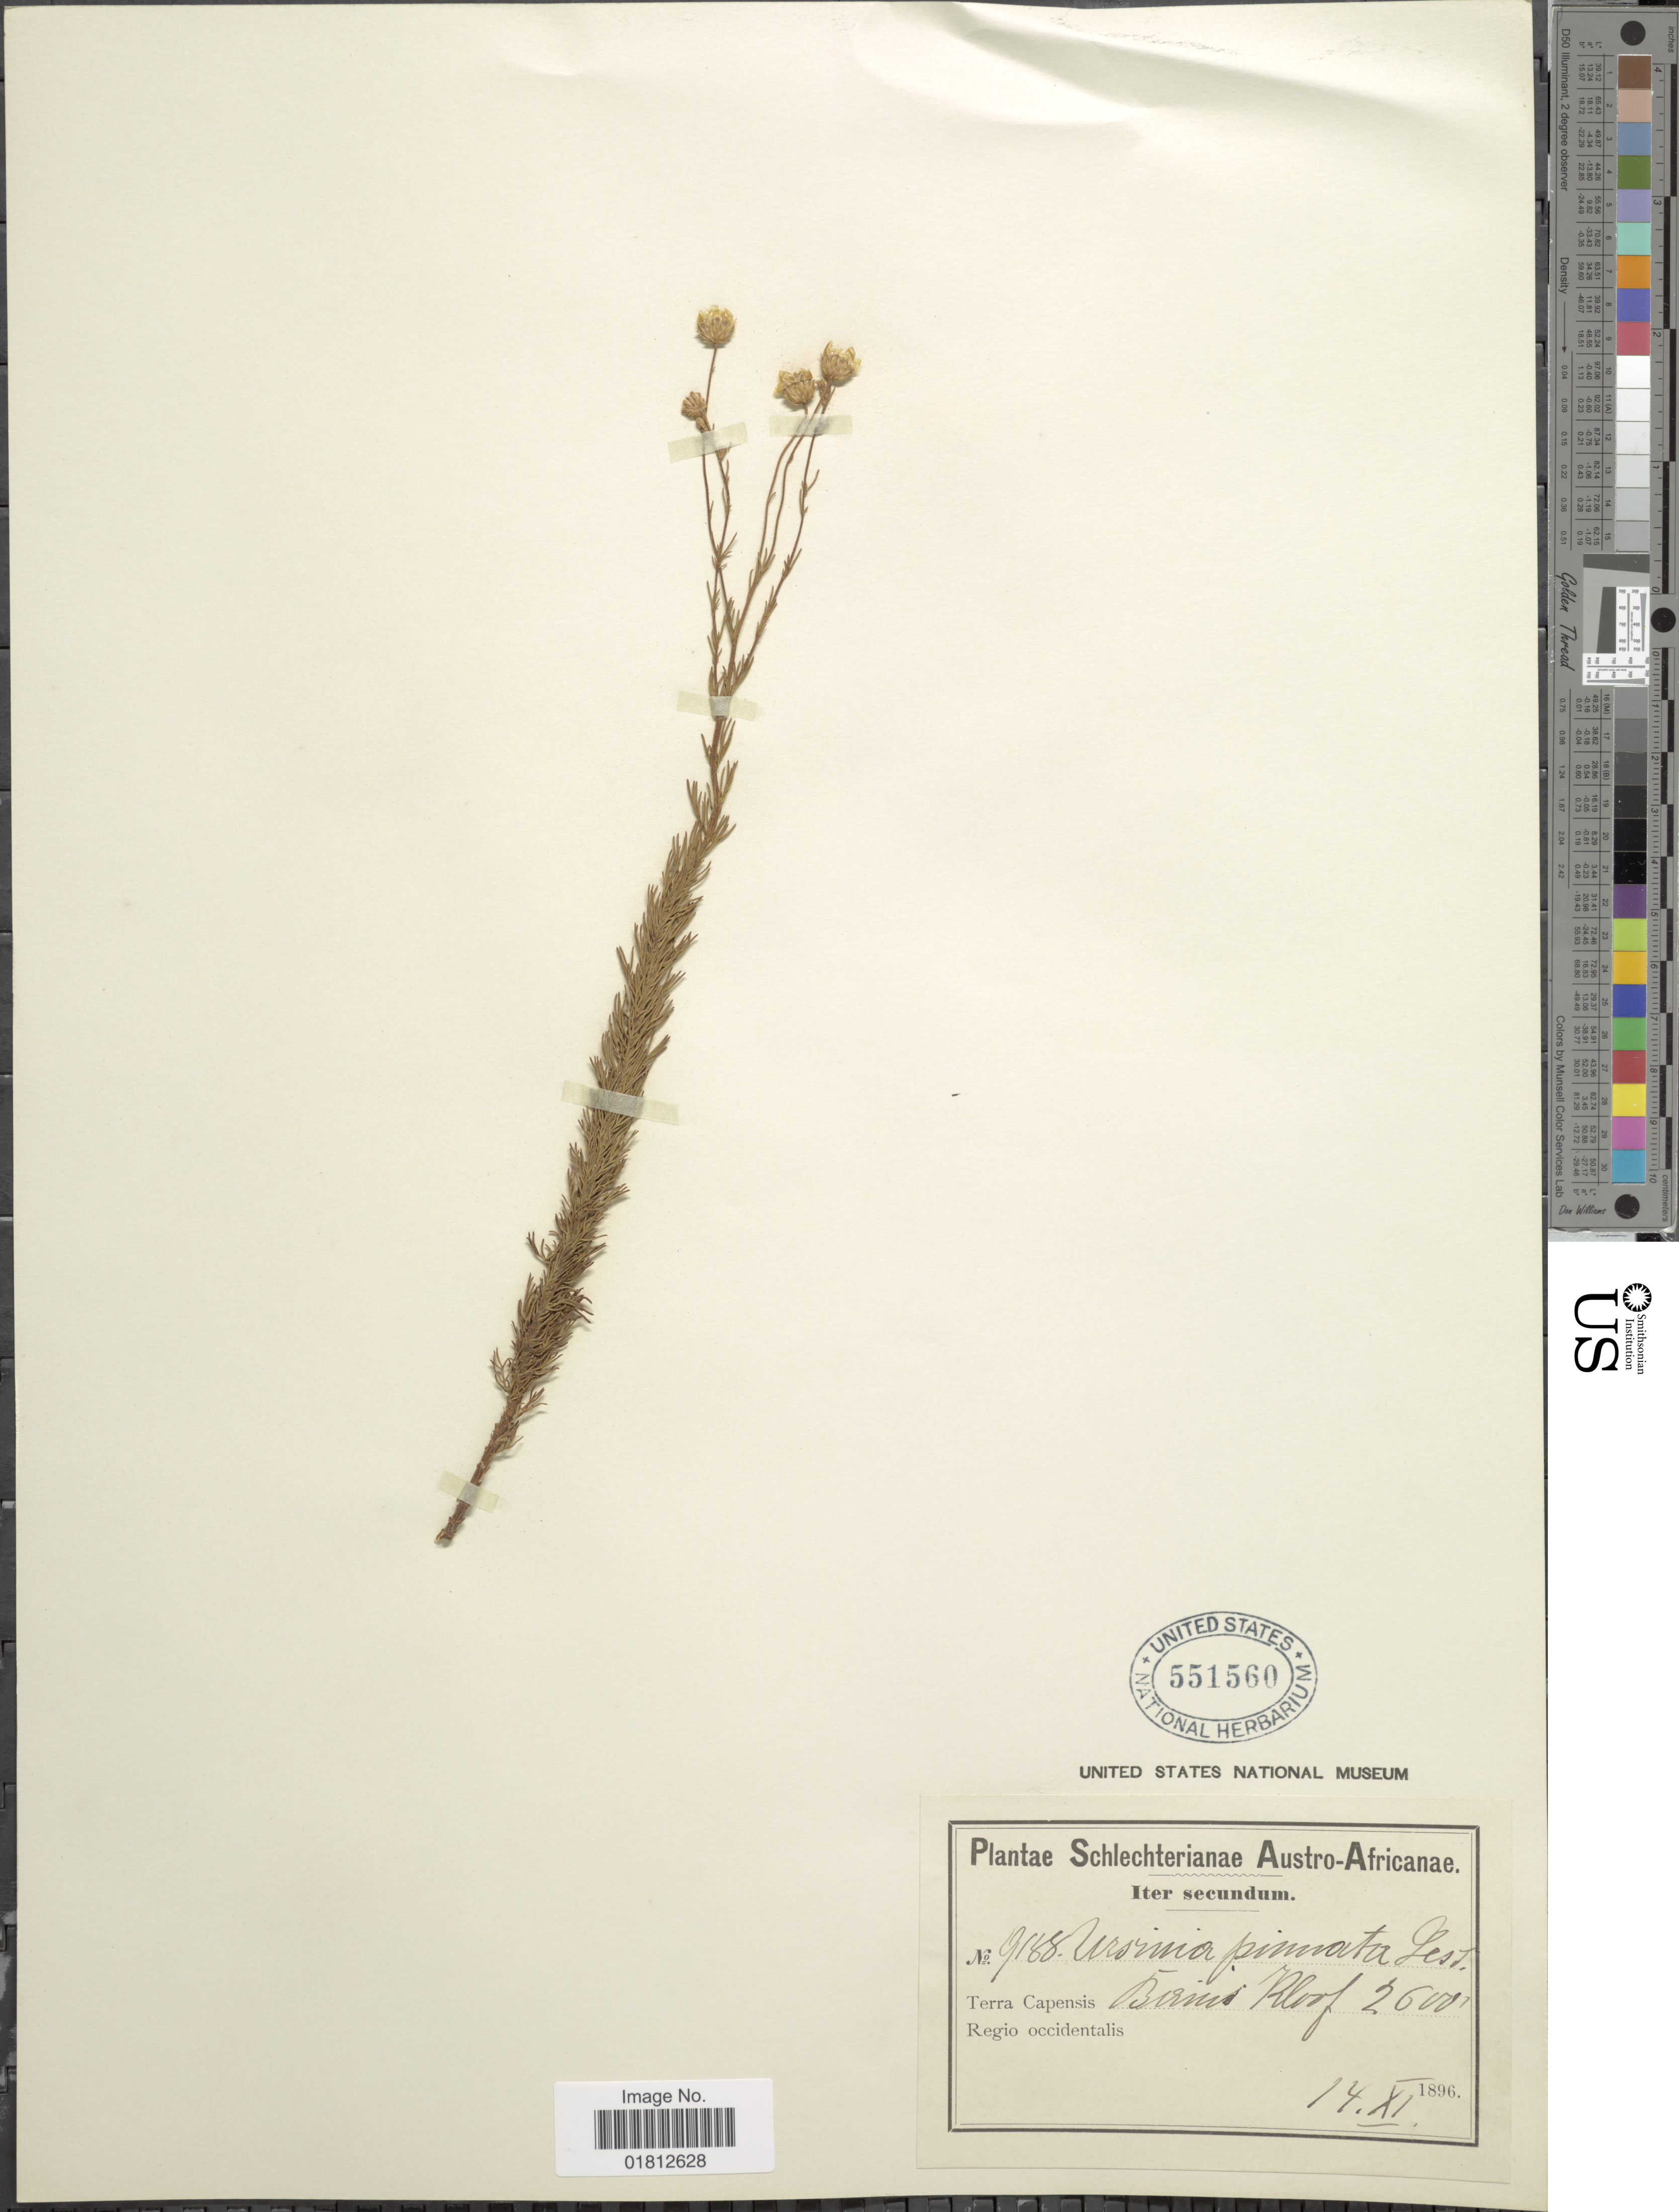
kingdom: Plantae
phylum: Tracheophyta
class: Magnoliopsida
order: Asterales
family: Asteraceae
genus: Ursinia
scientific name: Ursinia pilifera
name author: (P.J. Bergius) Poir.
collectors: Schlechter, --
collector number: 9188*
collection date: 1896-11-14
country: South Africa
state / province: Western Cape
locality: Austro-Africanae, Bains Kloof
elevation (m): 792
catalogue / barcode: US 551560